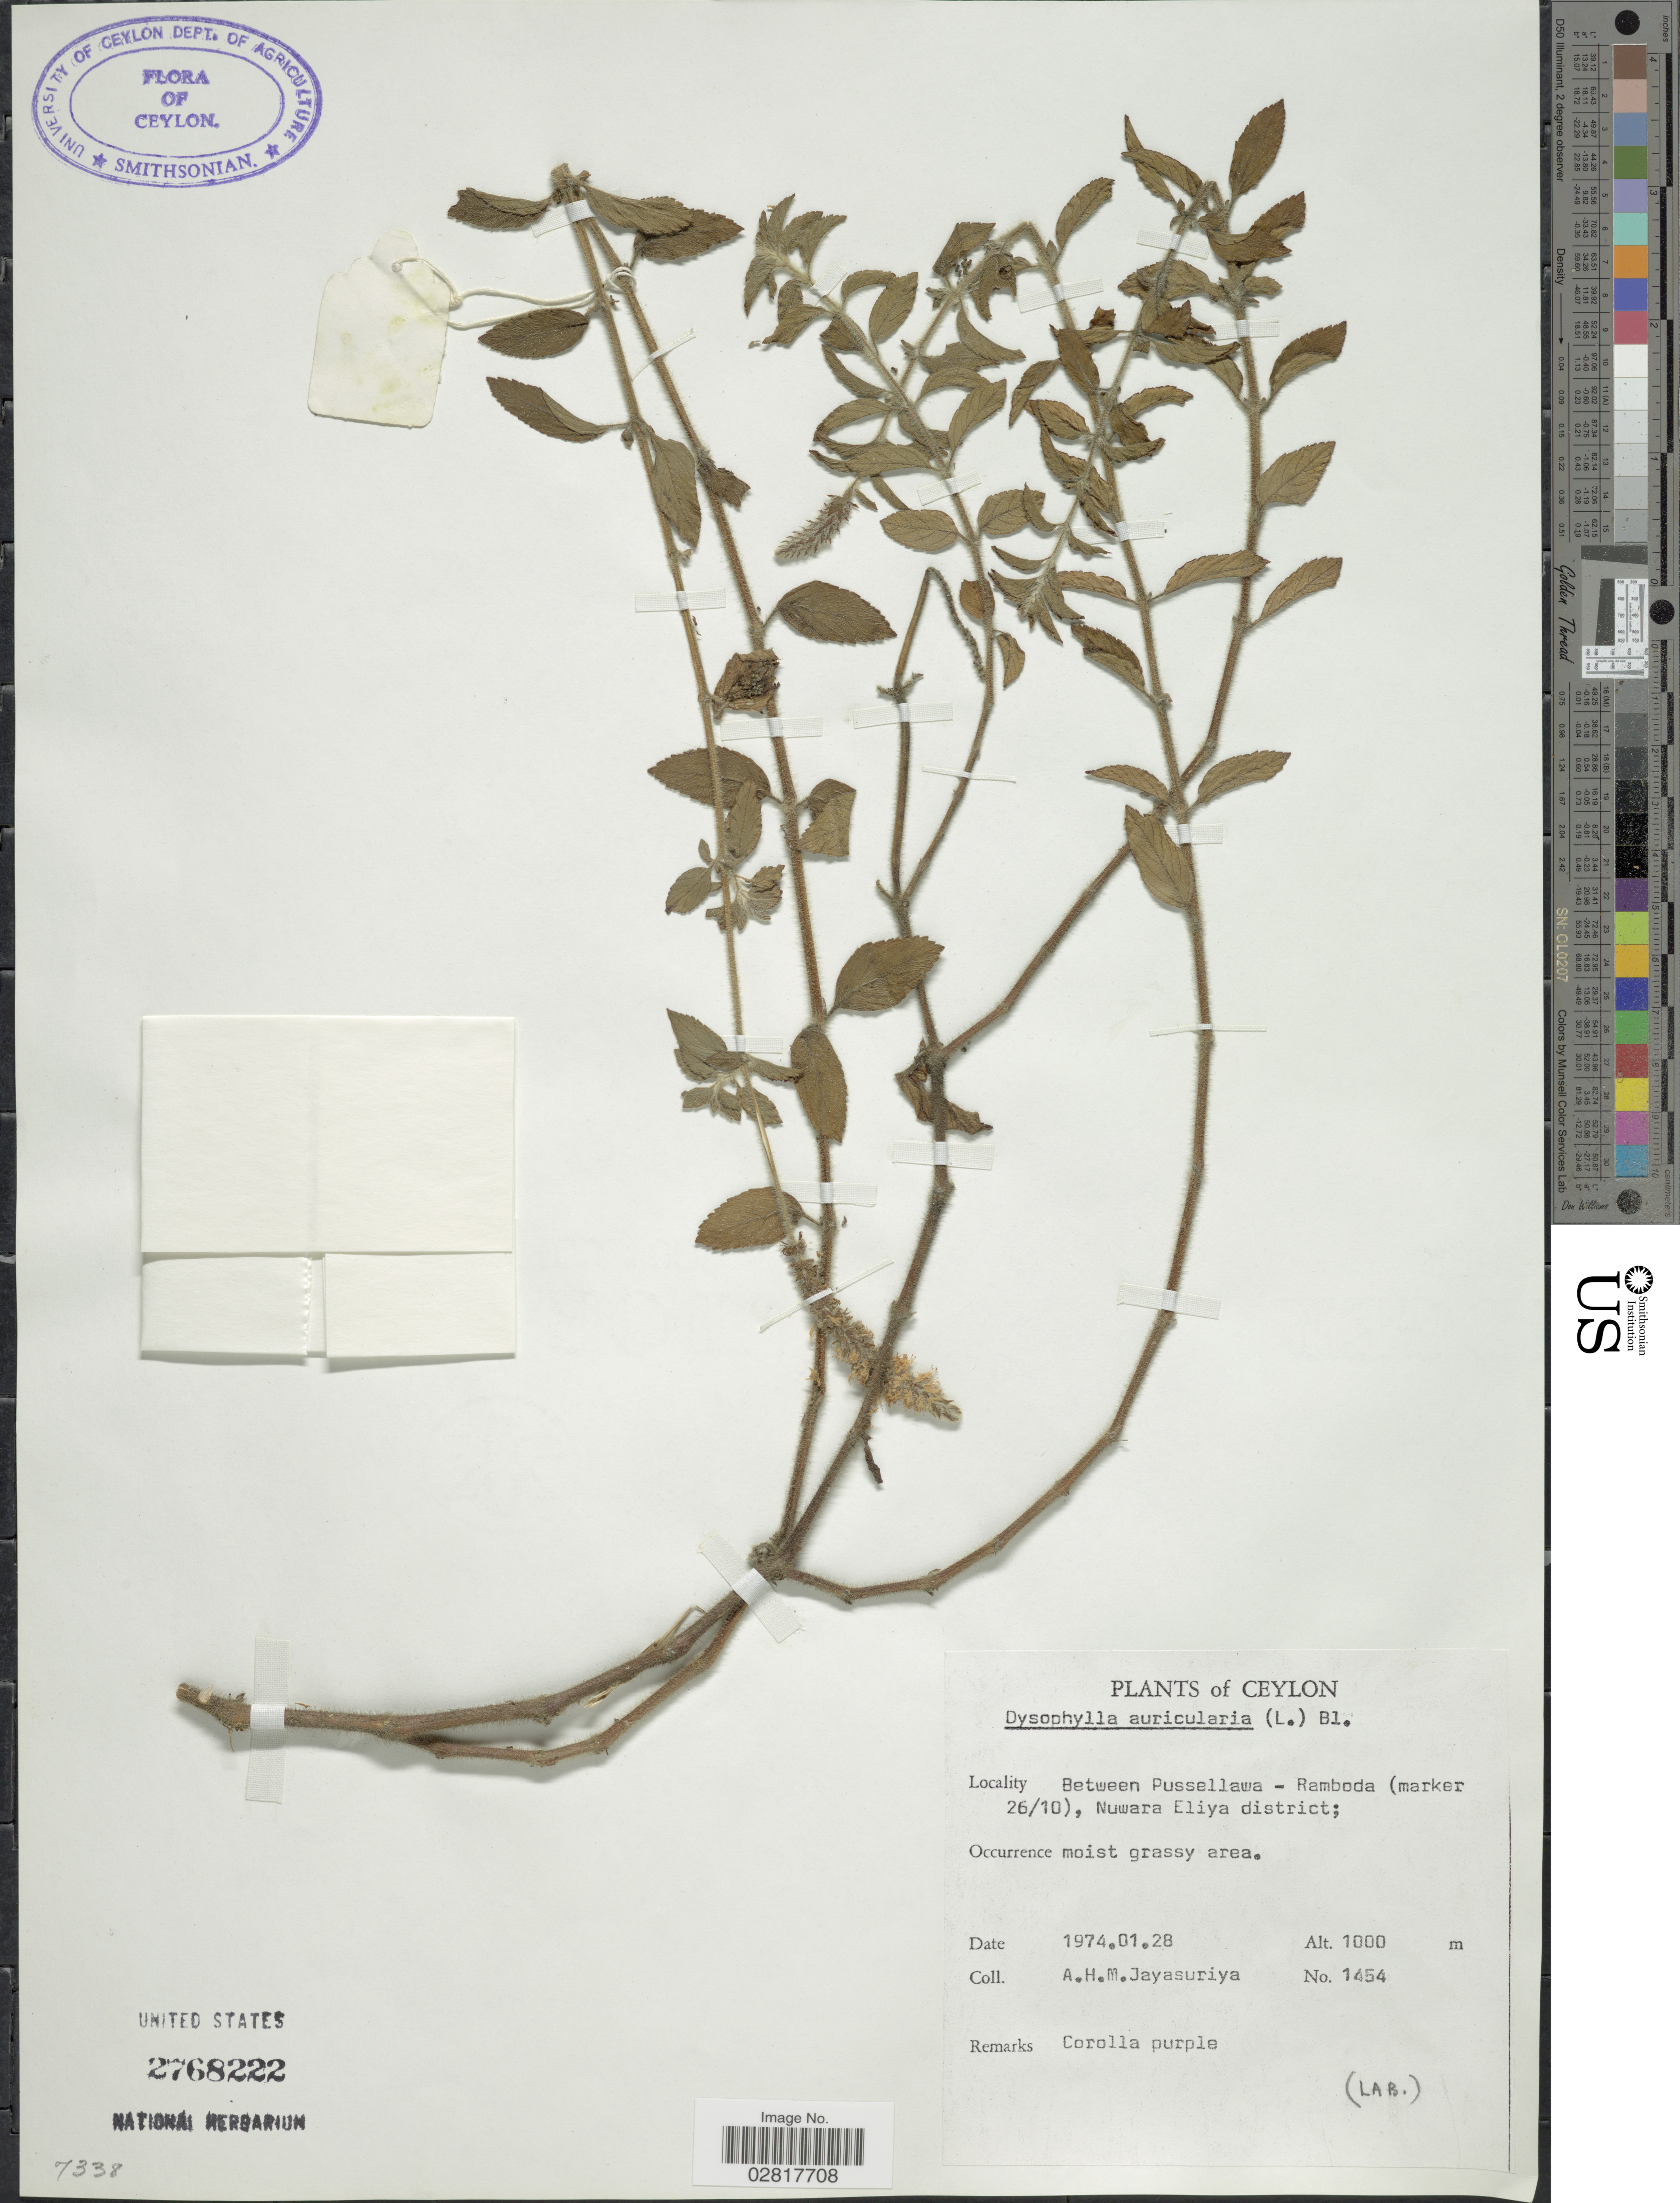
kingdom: Plantae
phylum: Tracheophyta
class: Magnoliopsida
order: Lamiales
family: Lamiaceae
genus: Pogostemon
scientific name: Pogostemon auricularius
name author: (L.) Hassk.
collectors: A. H. Jayasuriya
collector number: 1454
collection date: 1974-01-28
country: Sri Lanka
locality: Ceylon. Between Pussellawa - Ramboda (marker 26/10), Nuwara Eliya district.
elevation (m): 1000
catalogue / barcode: US 2768222